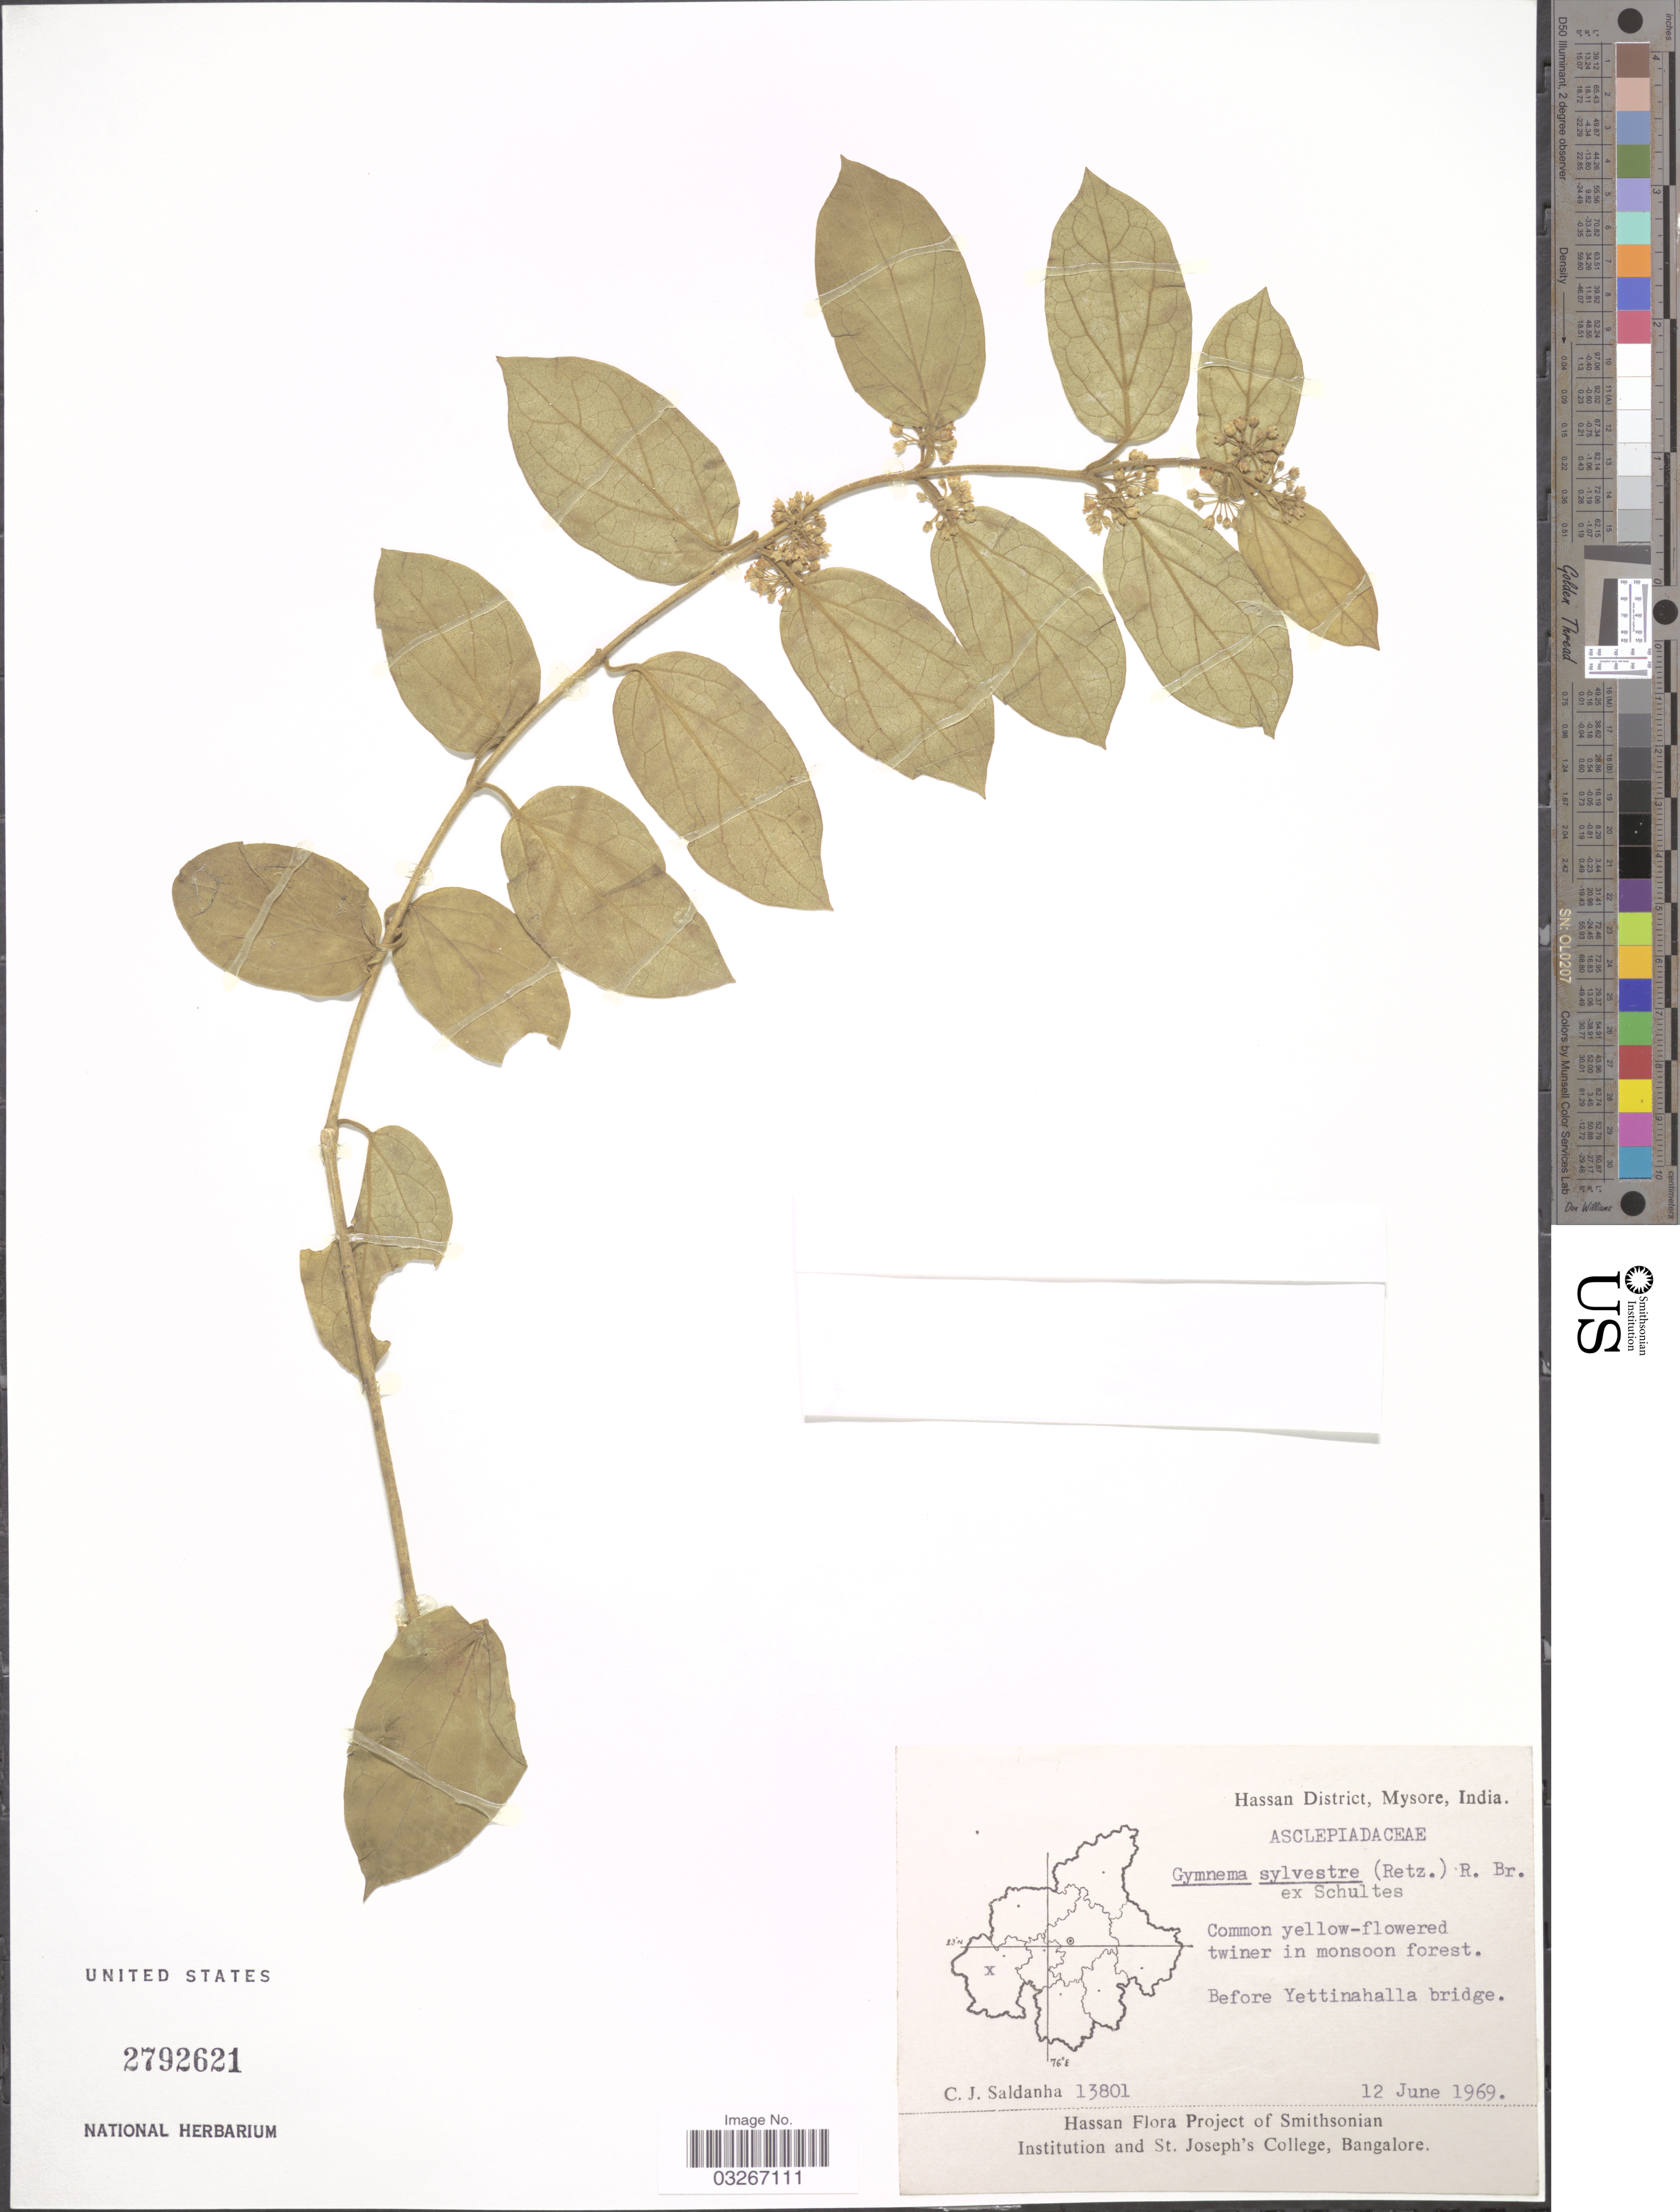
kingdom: Plantae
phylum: Tracheophyta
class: Magnoliopsida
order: Gentianales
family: Apocynaceae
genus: Gymnema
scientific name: Gymnema sylvestre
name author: (Retz.) R. Br. ex Schult. in Roem. & Schult.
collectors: C. J. Saldanha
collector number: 13801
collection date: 1969-06-12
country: India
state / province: Karnataka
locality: Hassan District, Mysore. Before Yettinahalla bridge.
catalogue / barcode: US 2792621